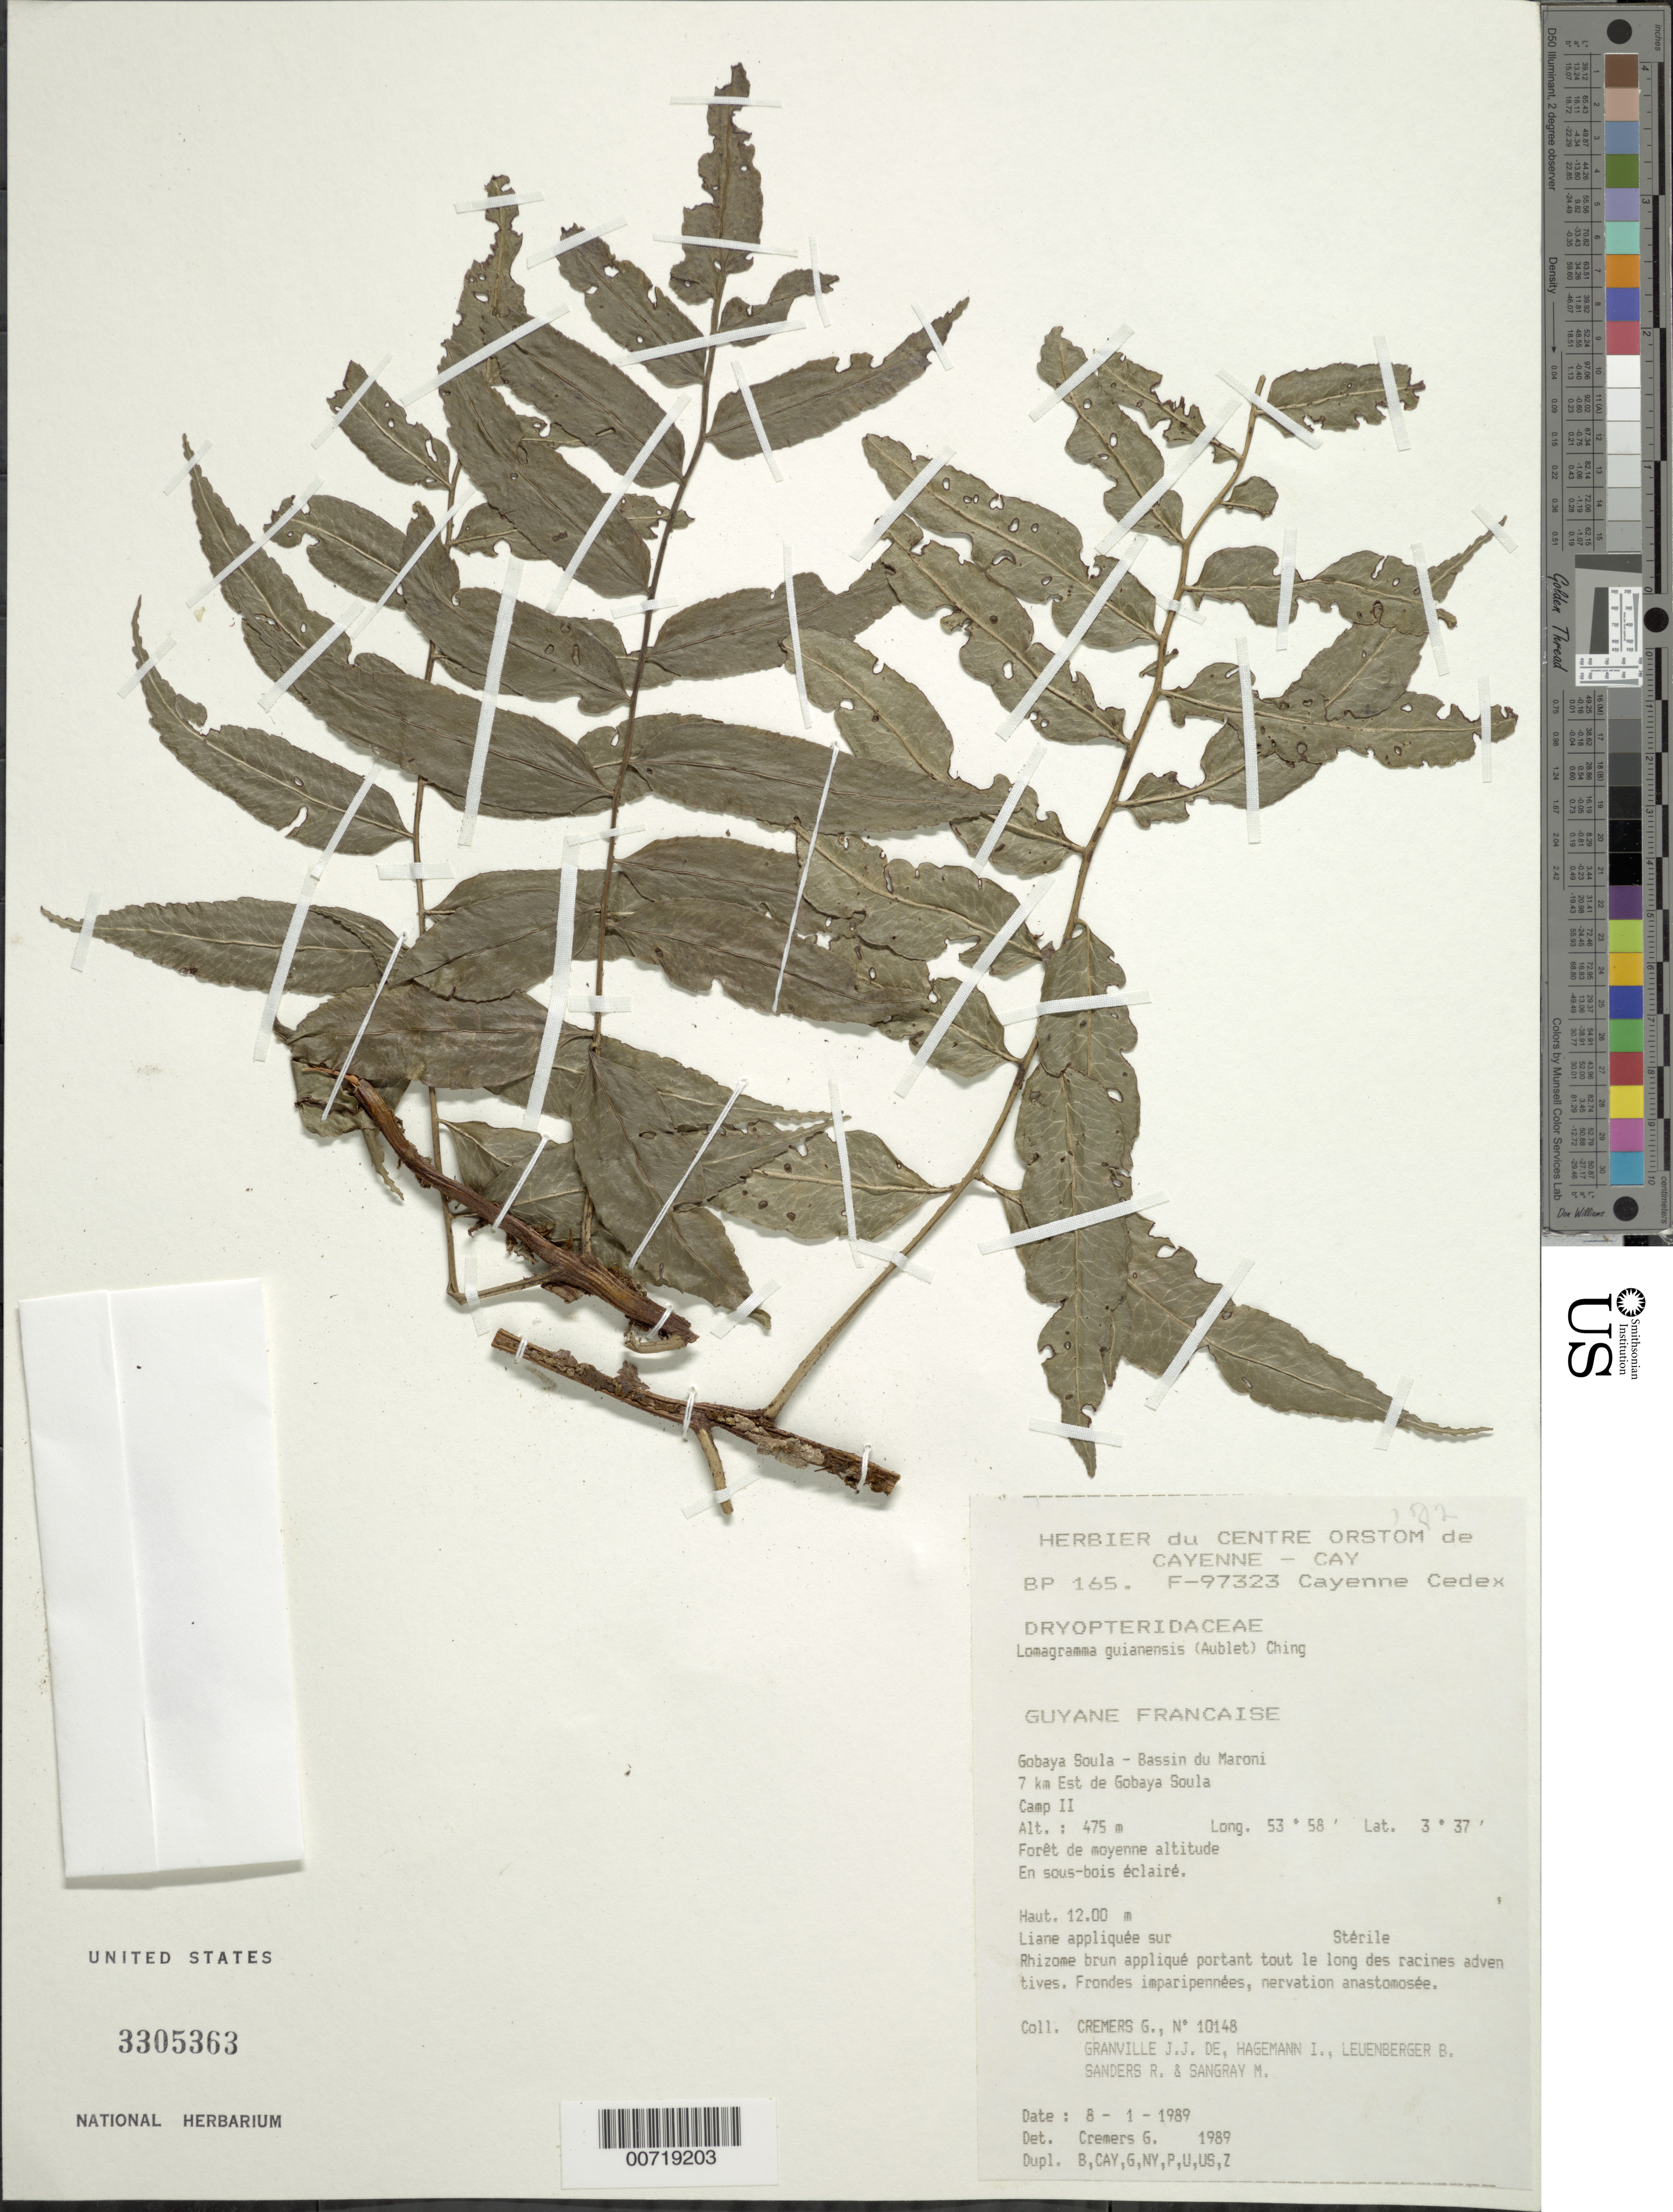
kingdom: Plantae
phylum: Tracheophyta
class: Polypodiopsida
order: Polypodiales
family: Dryopteridaceae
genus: Mickelia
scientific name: Mickelia guianensis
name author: (Aubl.) R.C. Moran et al.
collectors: G. Cremers et al.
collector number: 10148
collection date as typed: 8-Jan-89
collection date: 1989-01-08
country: French Guiana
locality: Gobaya Soula, Bassin du Maroni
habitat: Forest at middle altitude; bright understory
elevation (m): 475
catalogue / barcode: US 3305363